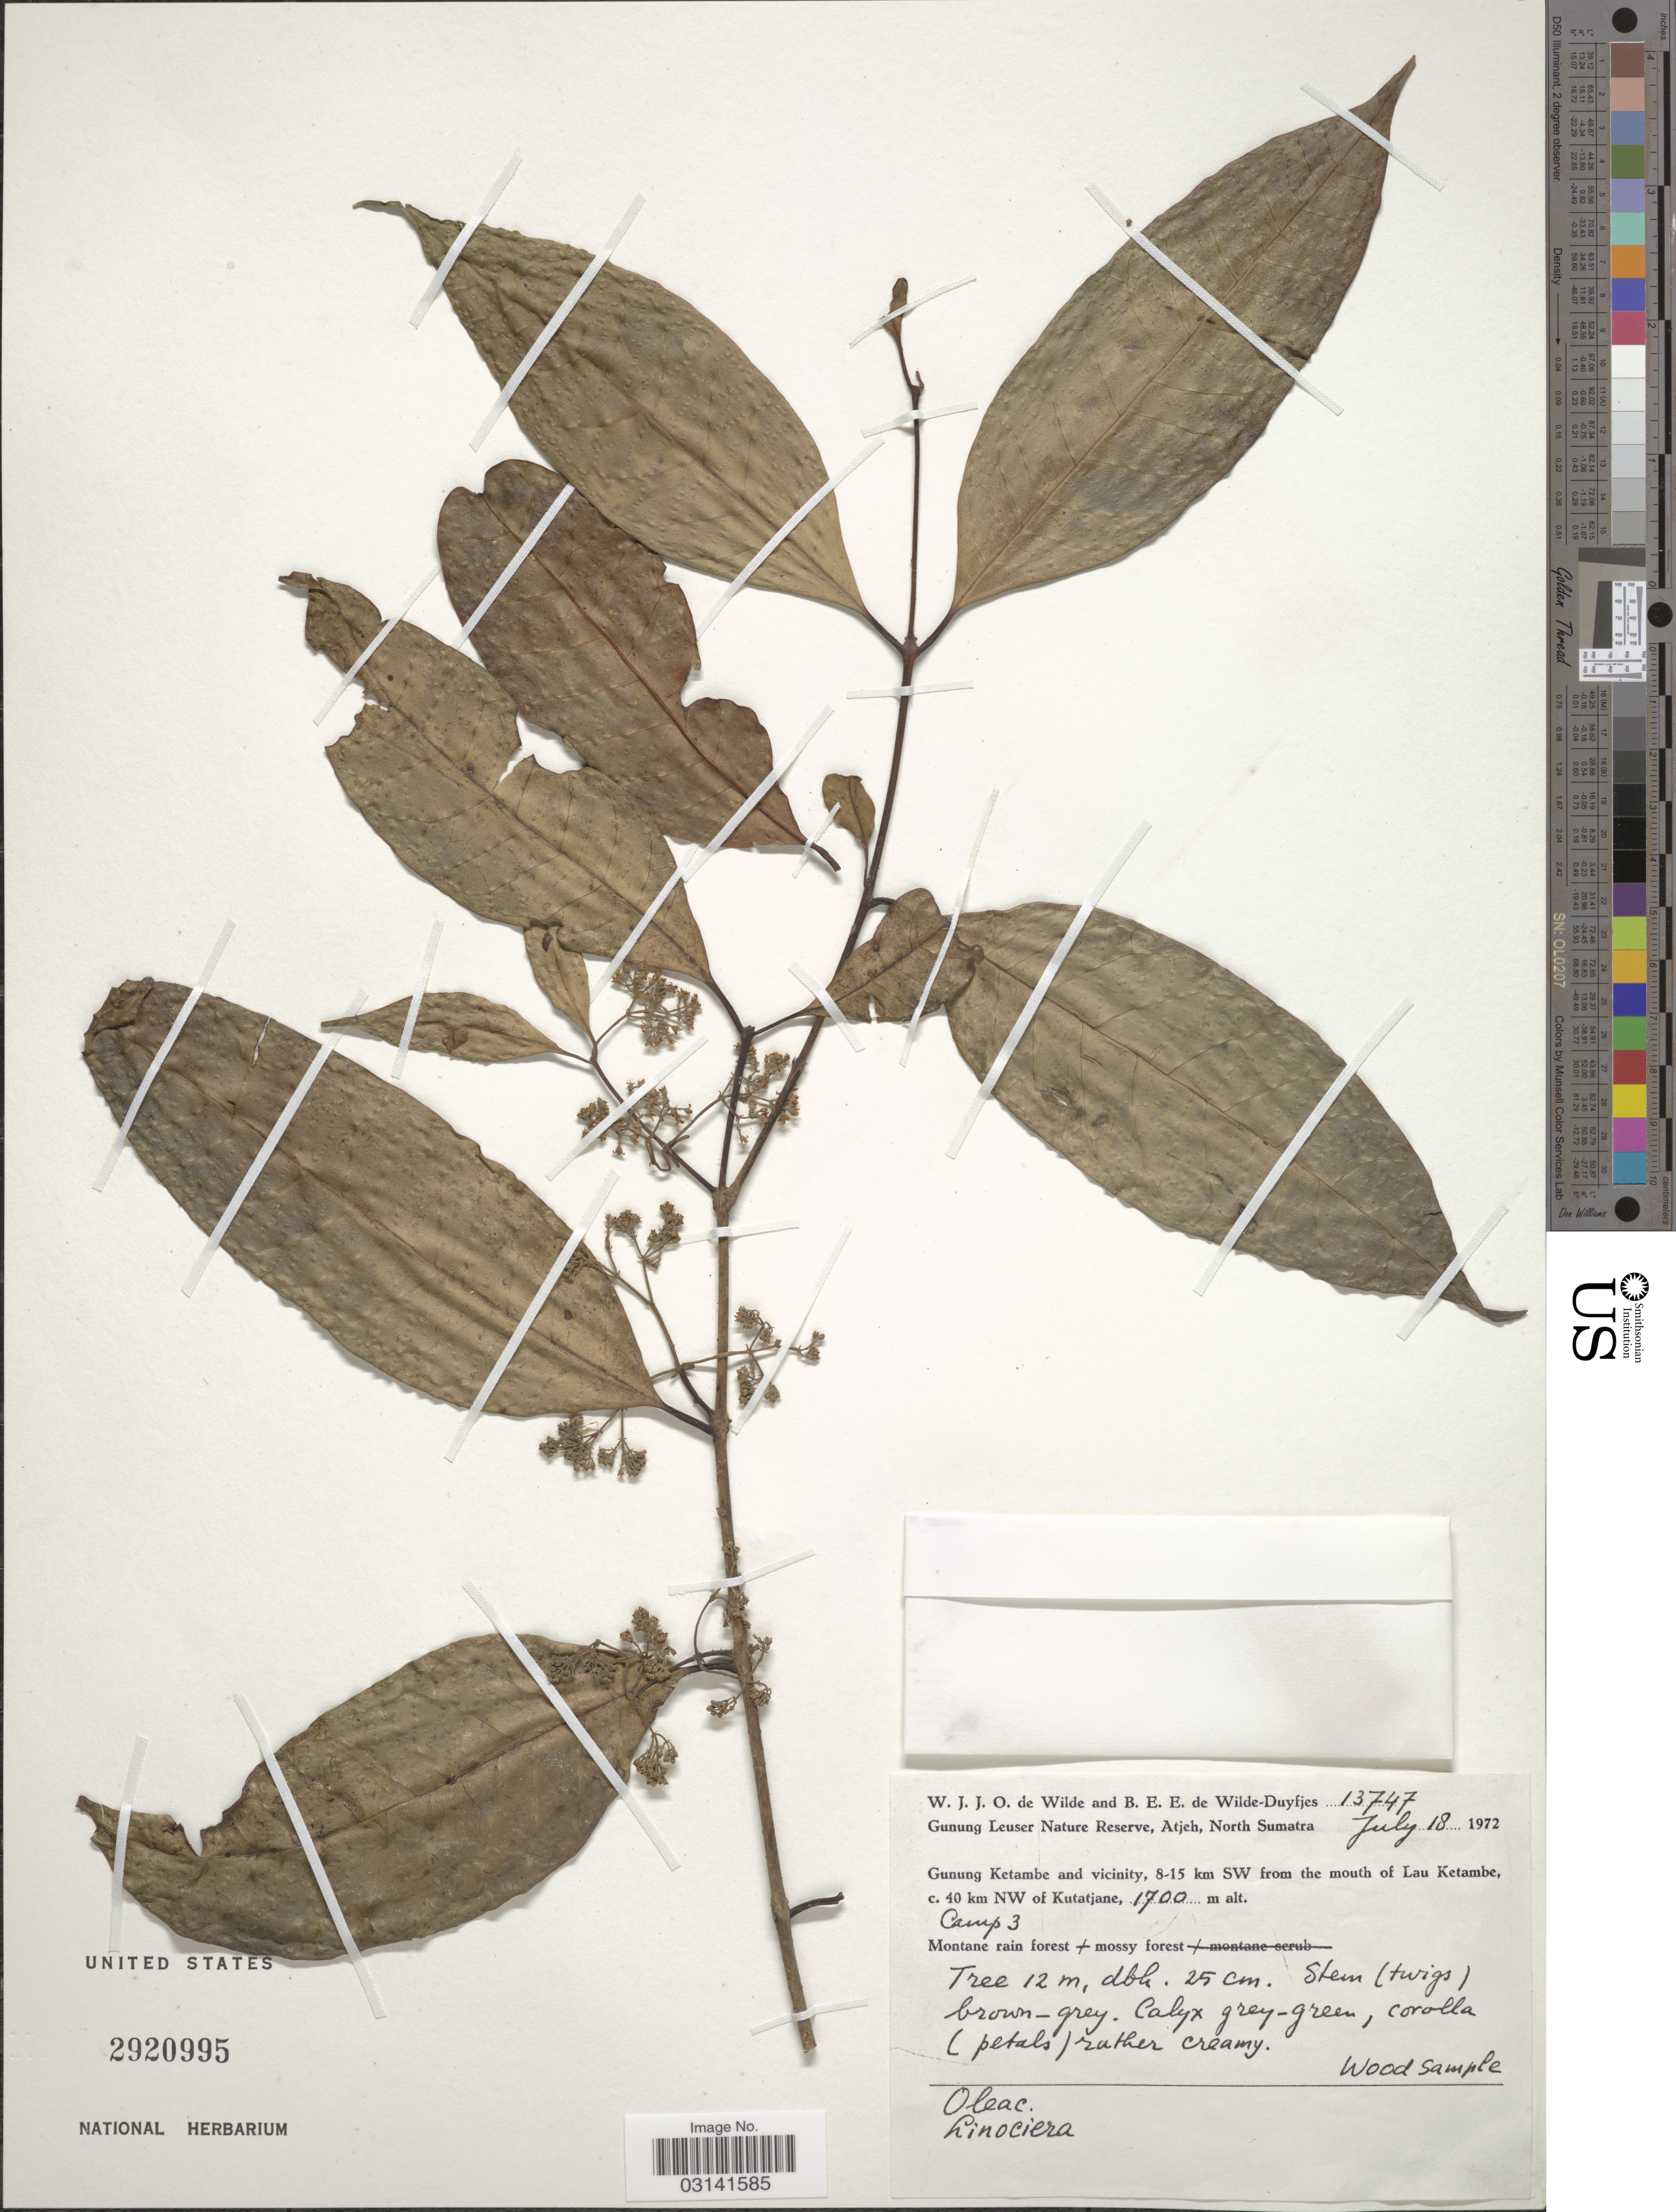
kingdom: Plantae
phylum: Tracheophyta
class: Magnoliopsida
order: Lamiales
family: Oleaceae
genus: Linociera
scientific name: Linociera sp.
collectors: W. J. de Wilde & B. E. de Wilde-Duyfjes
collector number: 13747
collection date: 1972-07-18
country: Indonesia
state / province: Sumatra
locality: Gunung Leuser Nature Reserve, Atjeh, North Sumatra. Gunung Ketambe and vicinity, 8-15 km SW from the mouth of Lau Ketambe, c. 40 km NW of Kutatjane. Camp 3.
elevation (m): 1700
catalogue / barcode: US 2920995